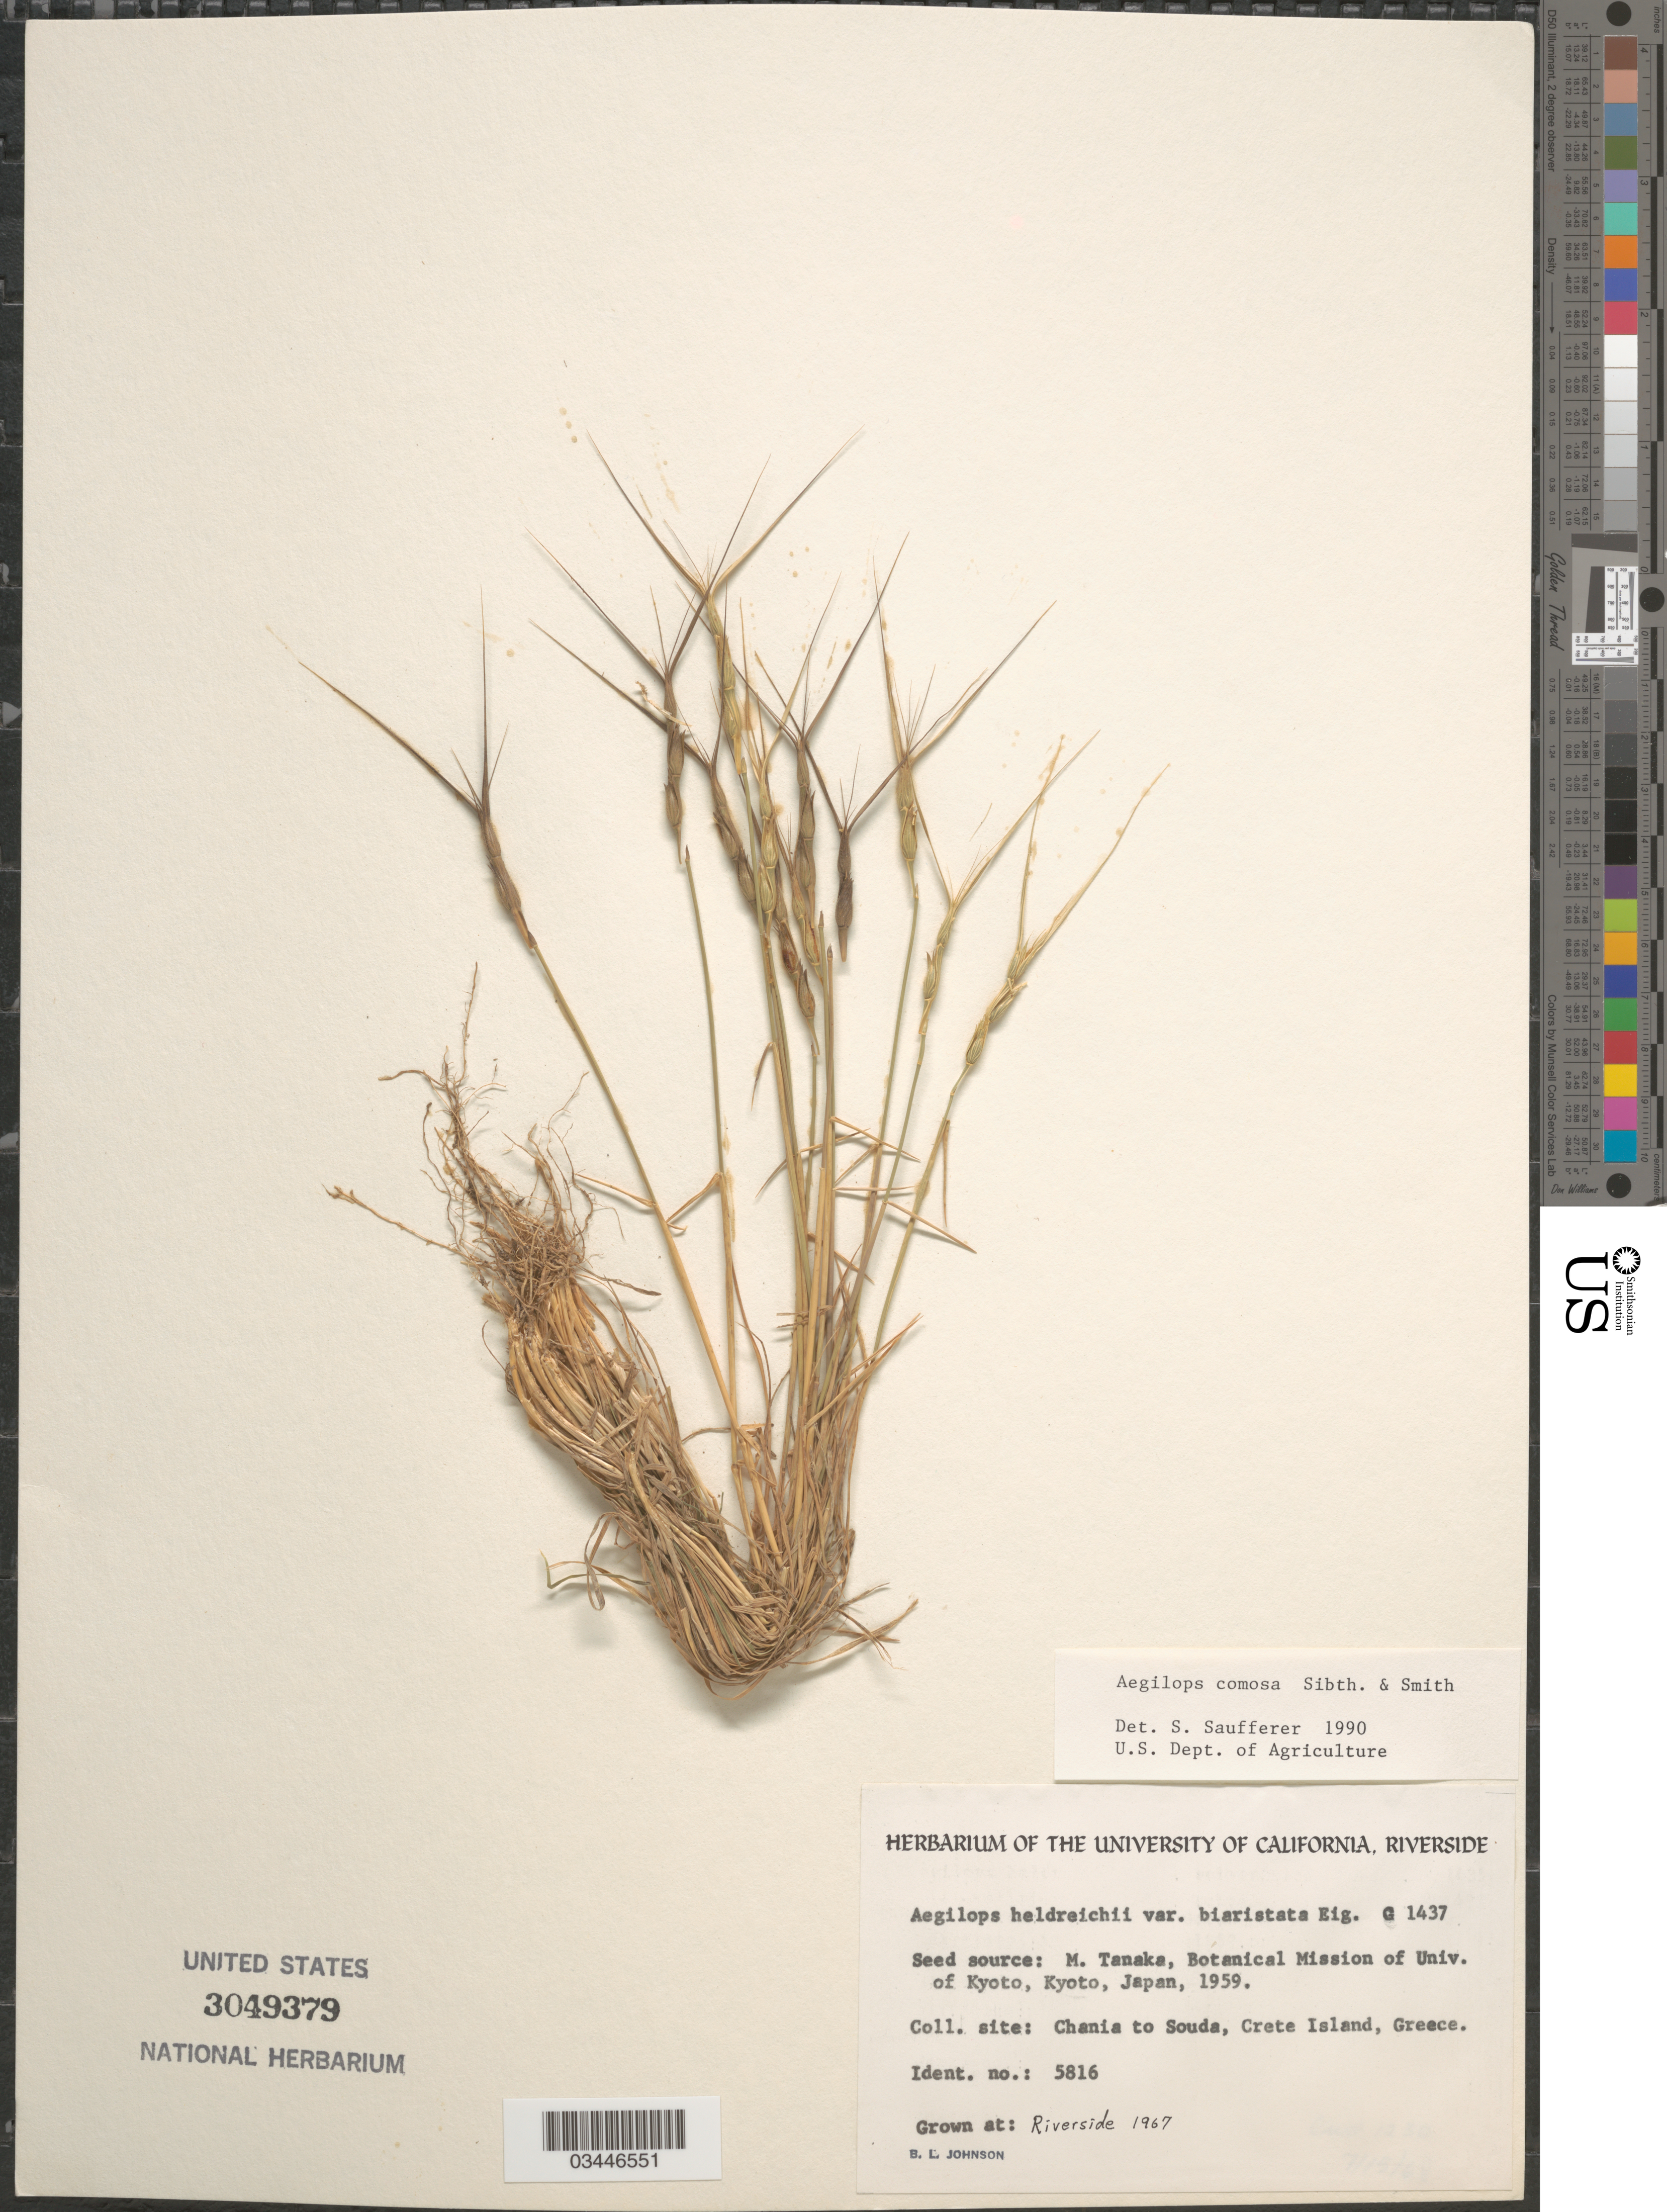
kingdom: Plantae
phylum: Tracheophyta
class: Liliopsida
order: Poales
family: Poaceae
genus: Aegilops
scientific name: Aegilops comosa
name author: Sibth. & Sm.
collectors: B. Johnson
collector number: G1437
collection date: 1967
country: United States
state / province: California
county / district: Riverside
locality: Riverside.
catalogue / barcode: US 3049379